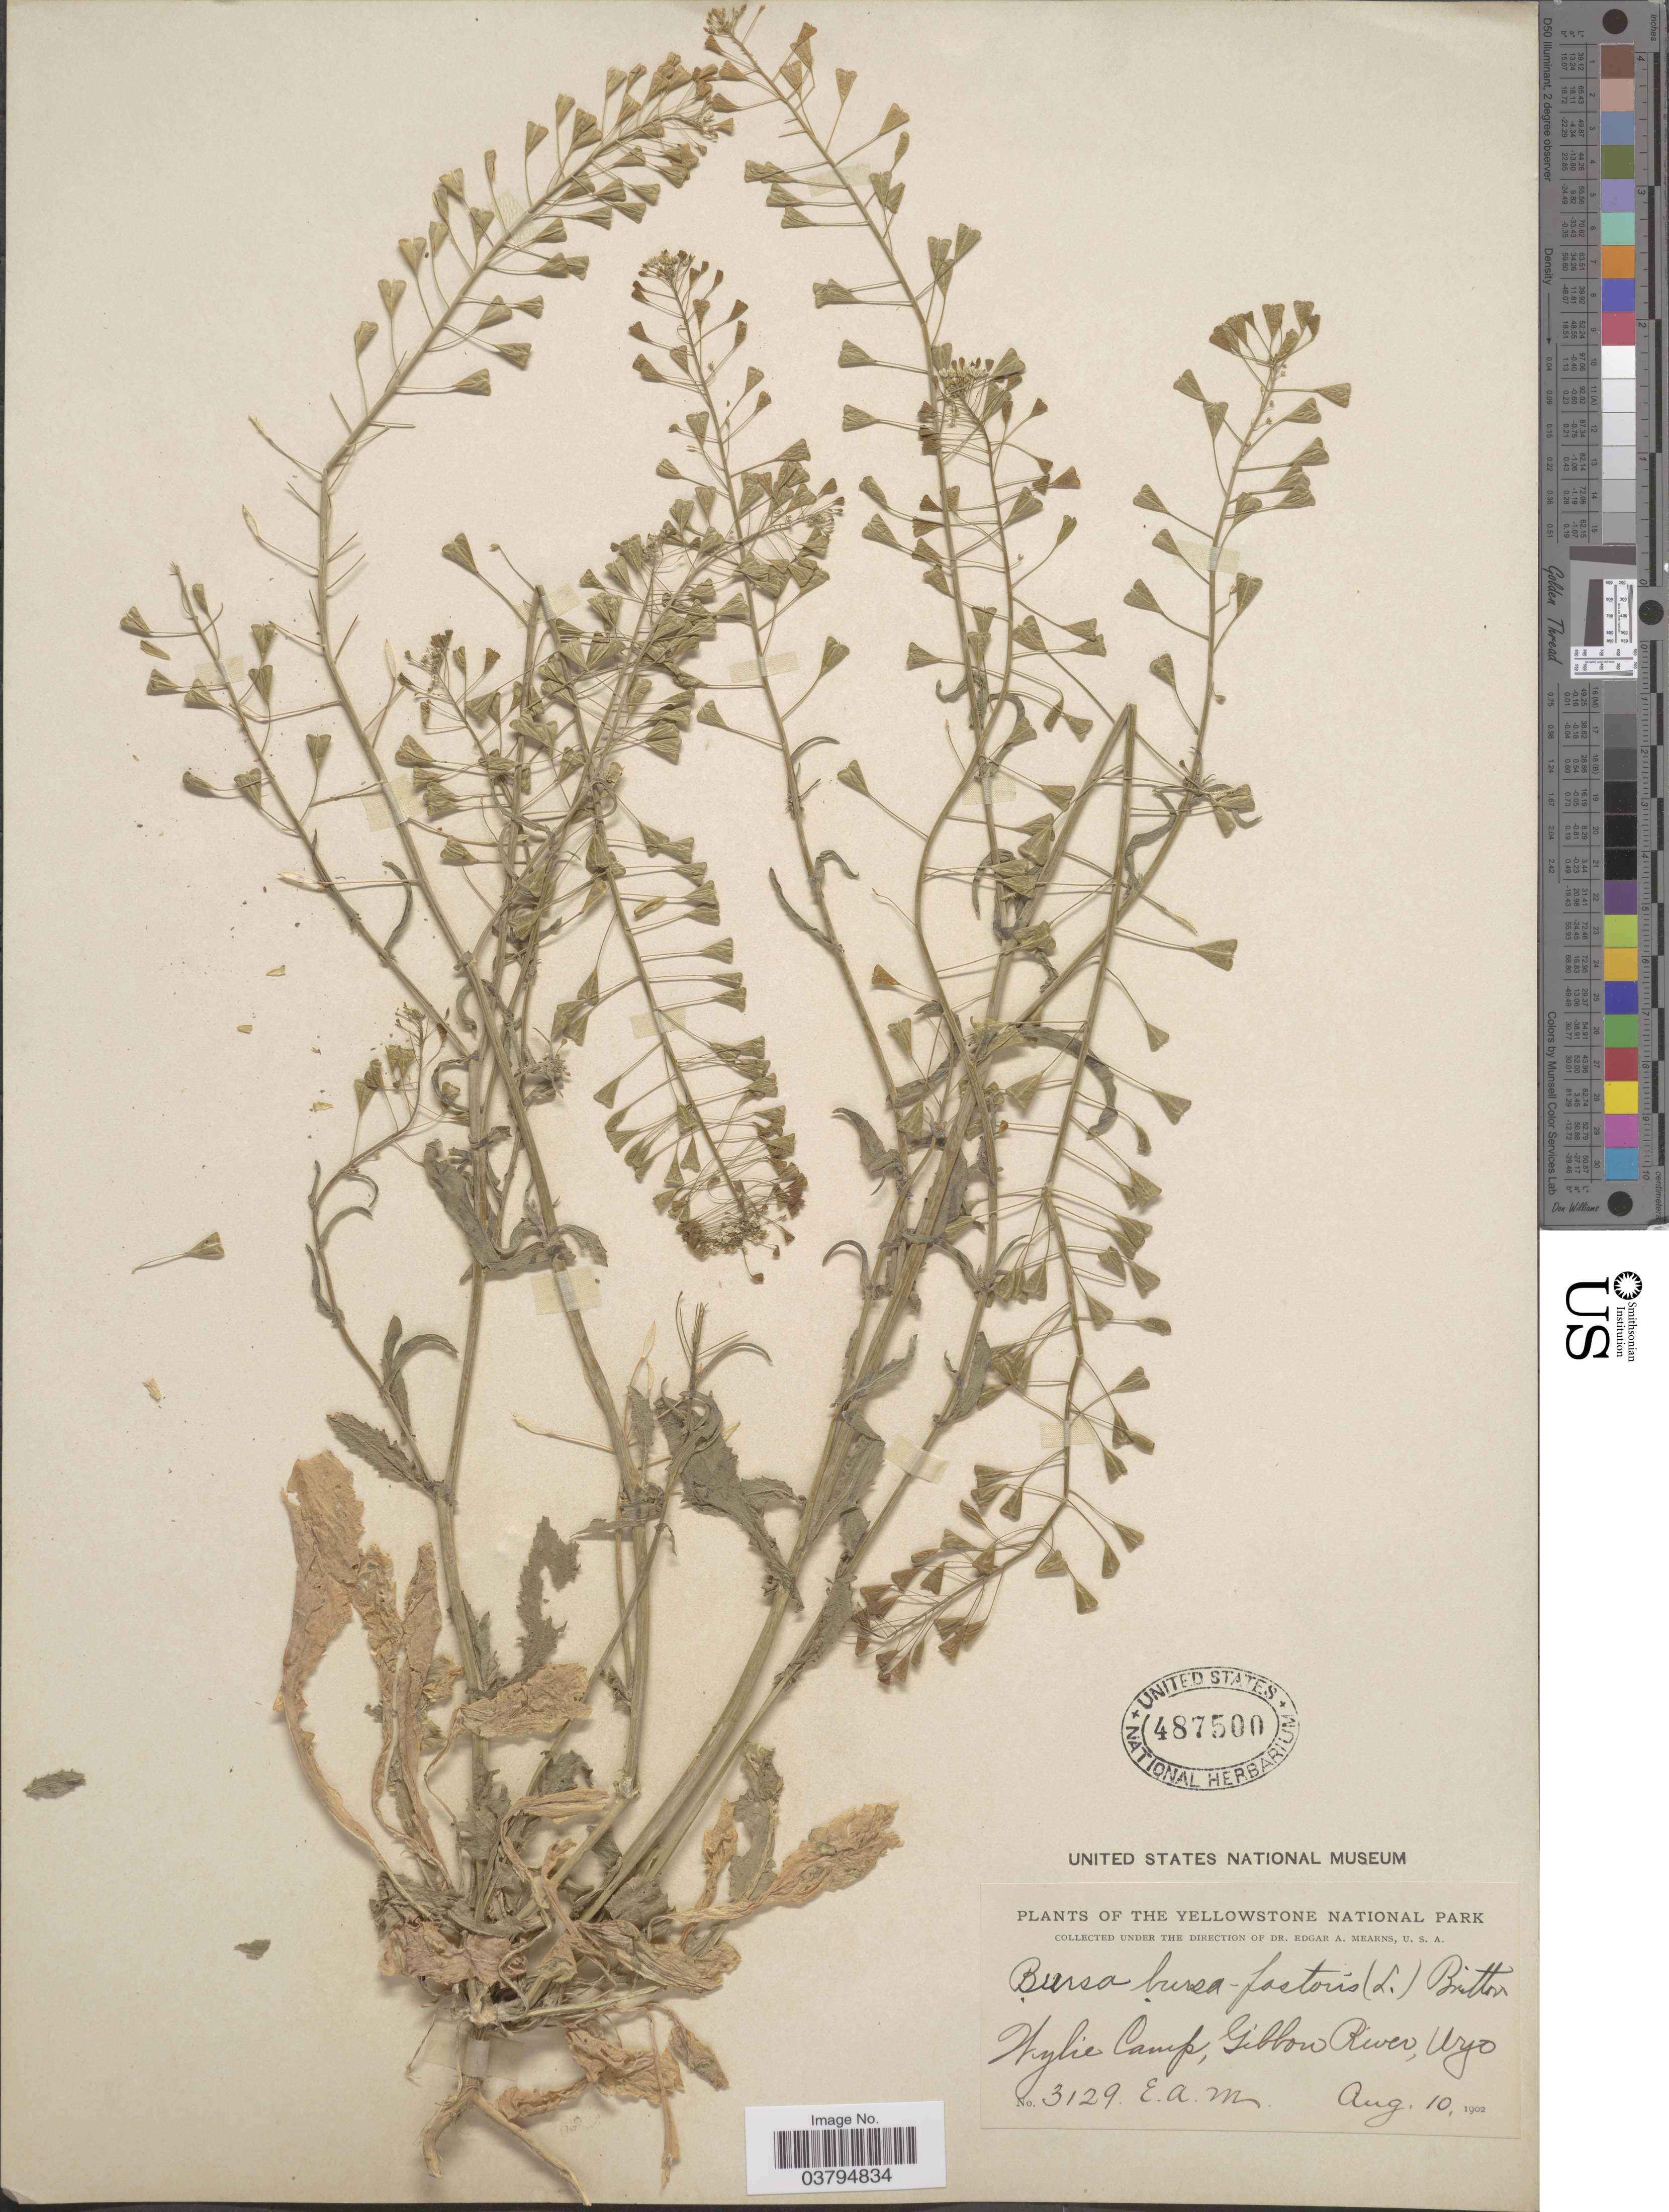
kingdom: Plantae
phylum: Tracheophyta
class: Magnoliopsida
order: Brassicales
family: Brassicaceae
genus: Capsella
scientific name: Capsella bursa-pastoris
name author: (L.) Medik.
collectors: E. A. Mearns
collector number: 3129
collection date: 1902-08-10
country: United States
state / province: Wyoming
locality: The Yellowstone National Park. Wylie Camp, Gibbon River.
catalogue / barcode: US 487500